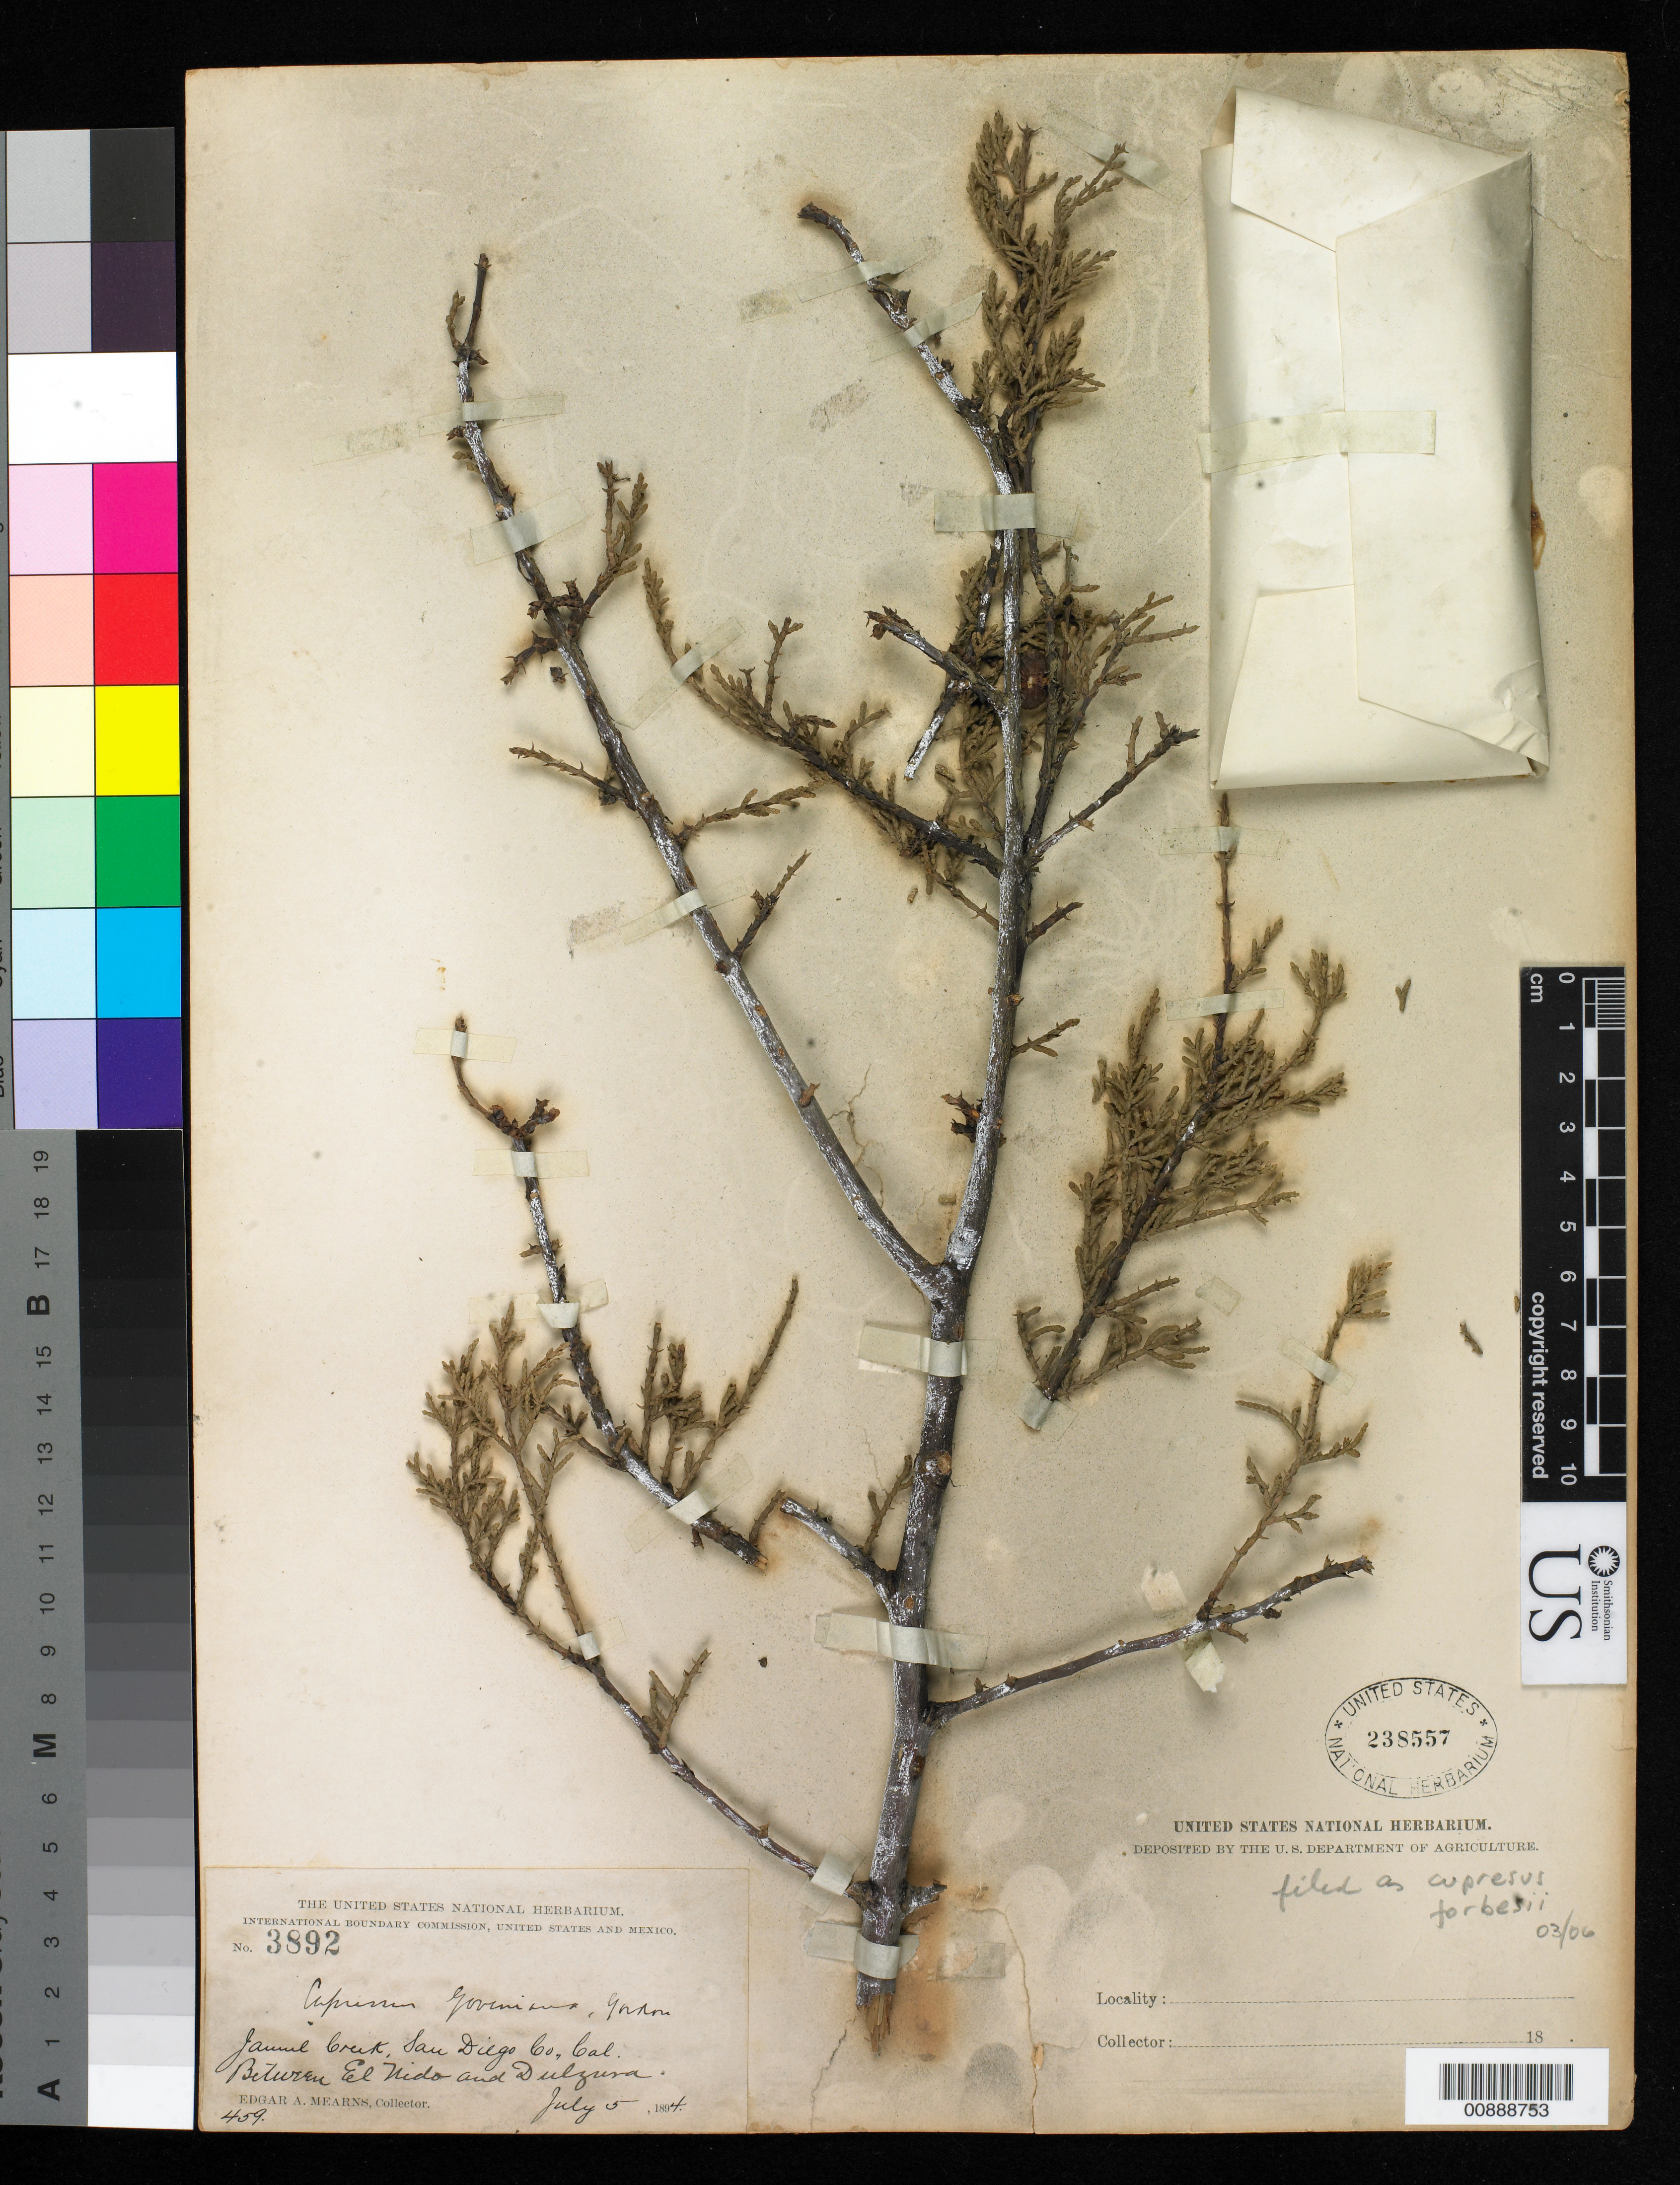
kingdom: Plantae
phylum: Tracheophyta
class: Pinopsida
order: Pinales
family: Cupressaceae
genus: Hesperocyparis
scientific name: Hesperocyparis goveniana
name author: (Gordon) Bartel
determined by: (US) Smithsonian Institution - National Museum of Natural History - Department of Botany (UNITED STATES)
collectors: E. A. Mearns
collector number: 3892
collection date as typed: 05 Jul 1894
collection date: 1894-07-05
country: United States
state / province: California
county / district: San Diego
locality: Jamul Valley, San Diego County, California. Between El Nido and Dulzura.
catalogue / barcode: US 238557